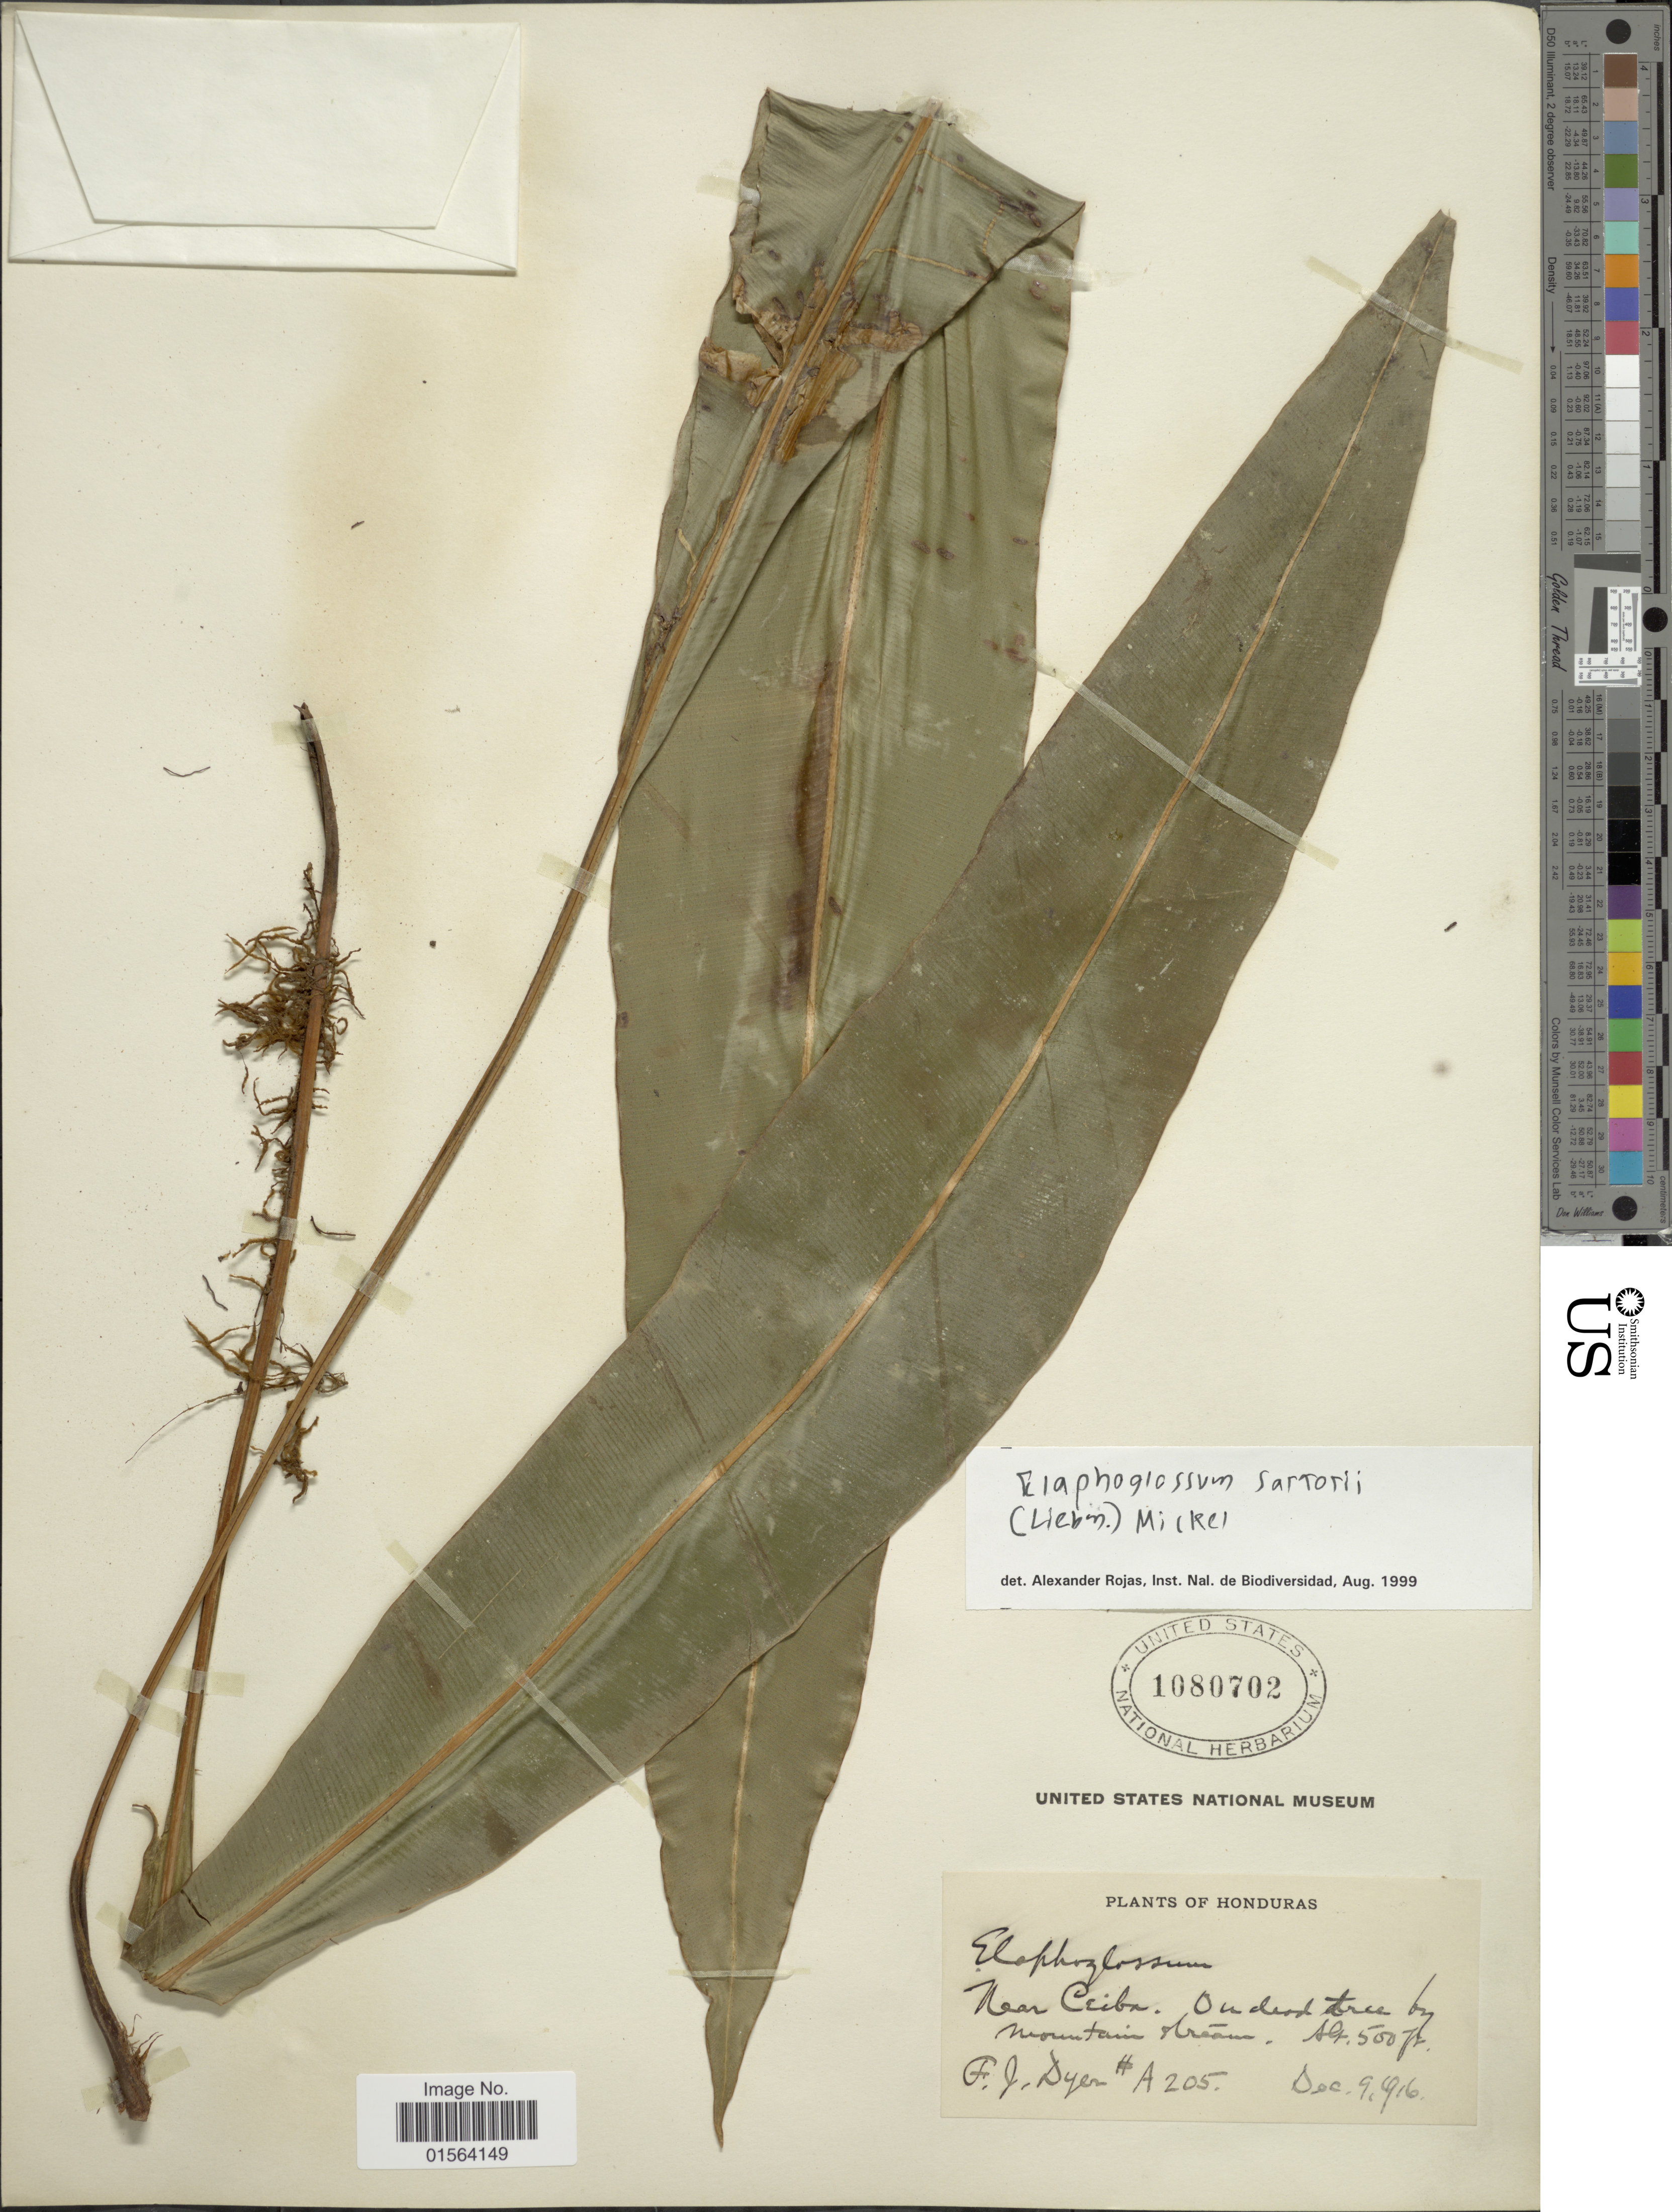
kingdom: Plantae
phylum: Tracheophyta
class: Polypodiopsida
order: Polypodiales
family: Dryopteridaceae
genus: Elaphoglossum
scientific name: Elaphoglossum latifolium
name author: (Sw.) J. Sm.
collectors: F. J. Dyer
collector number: A205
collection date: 1916-12-09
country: Honduras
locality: Near Ceiba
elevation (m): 152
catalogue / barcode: US 1080702